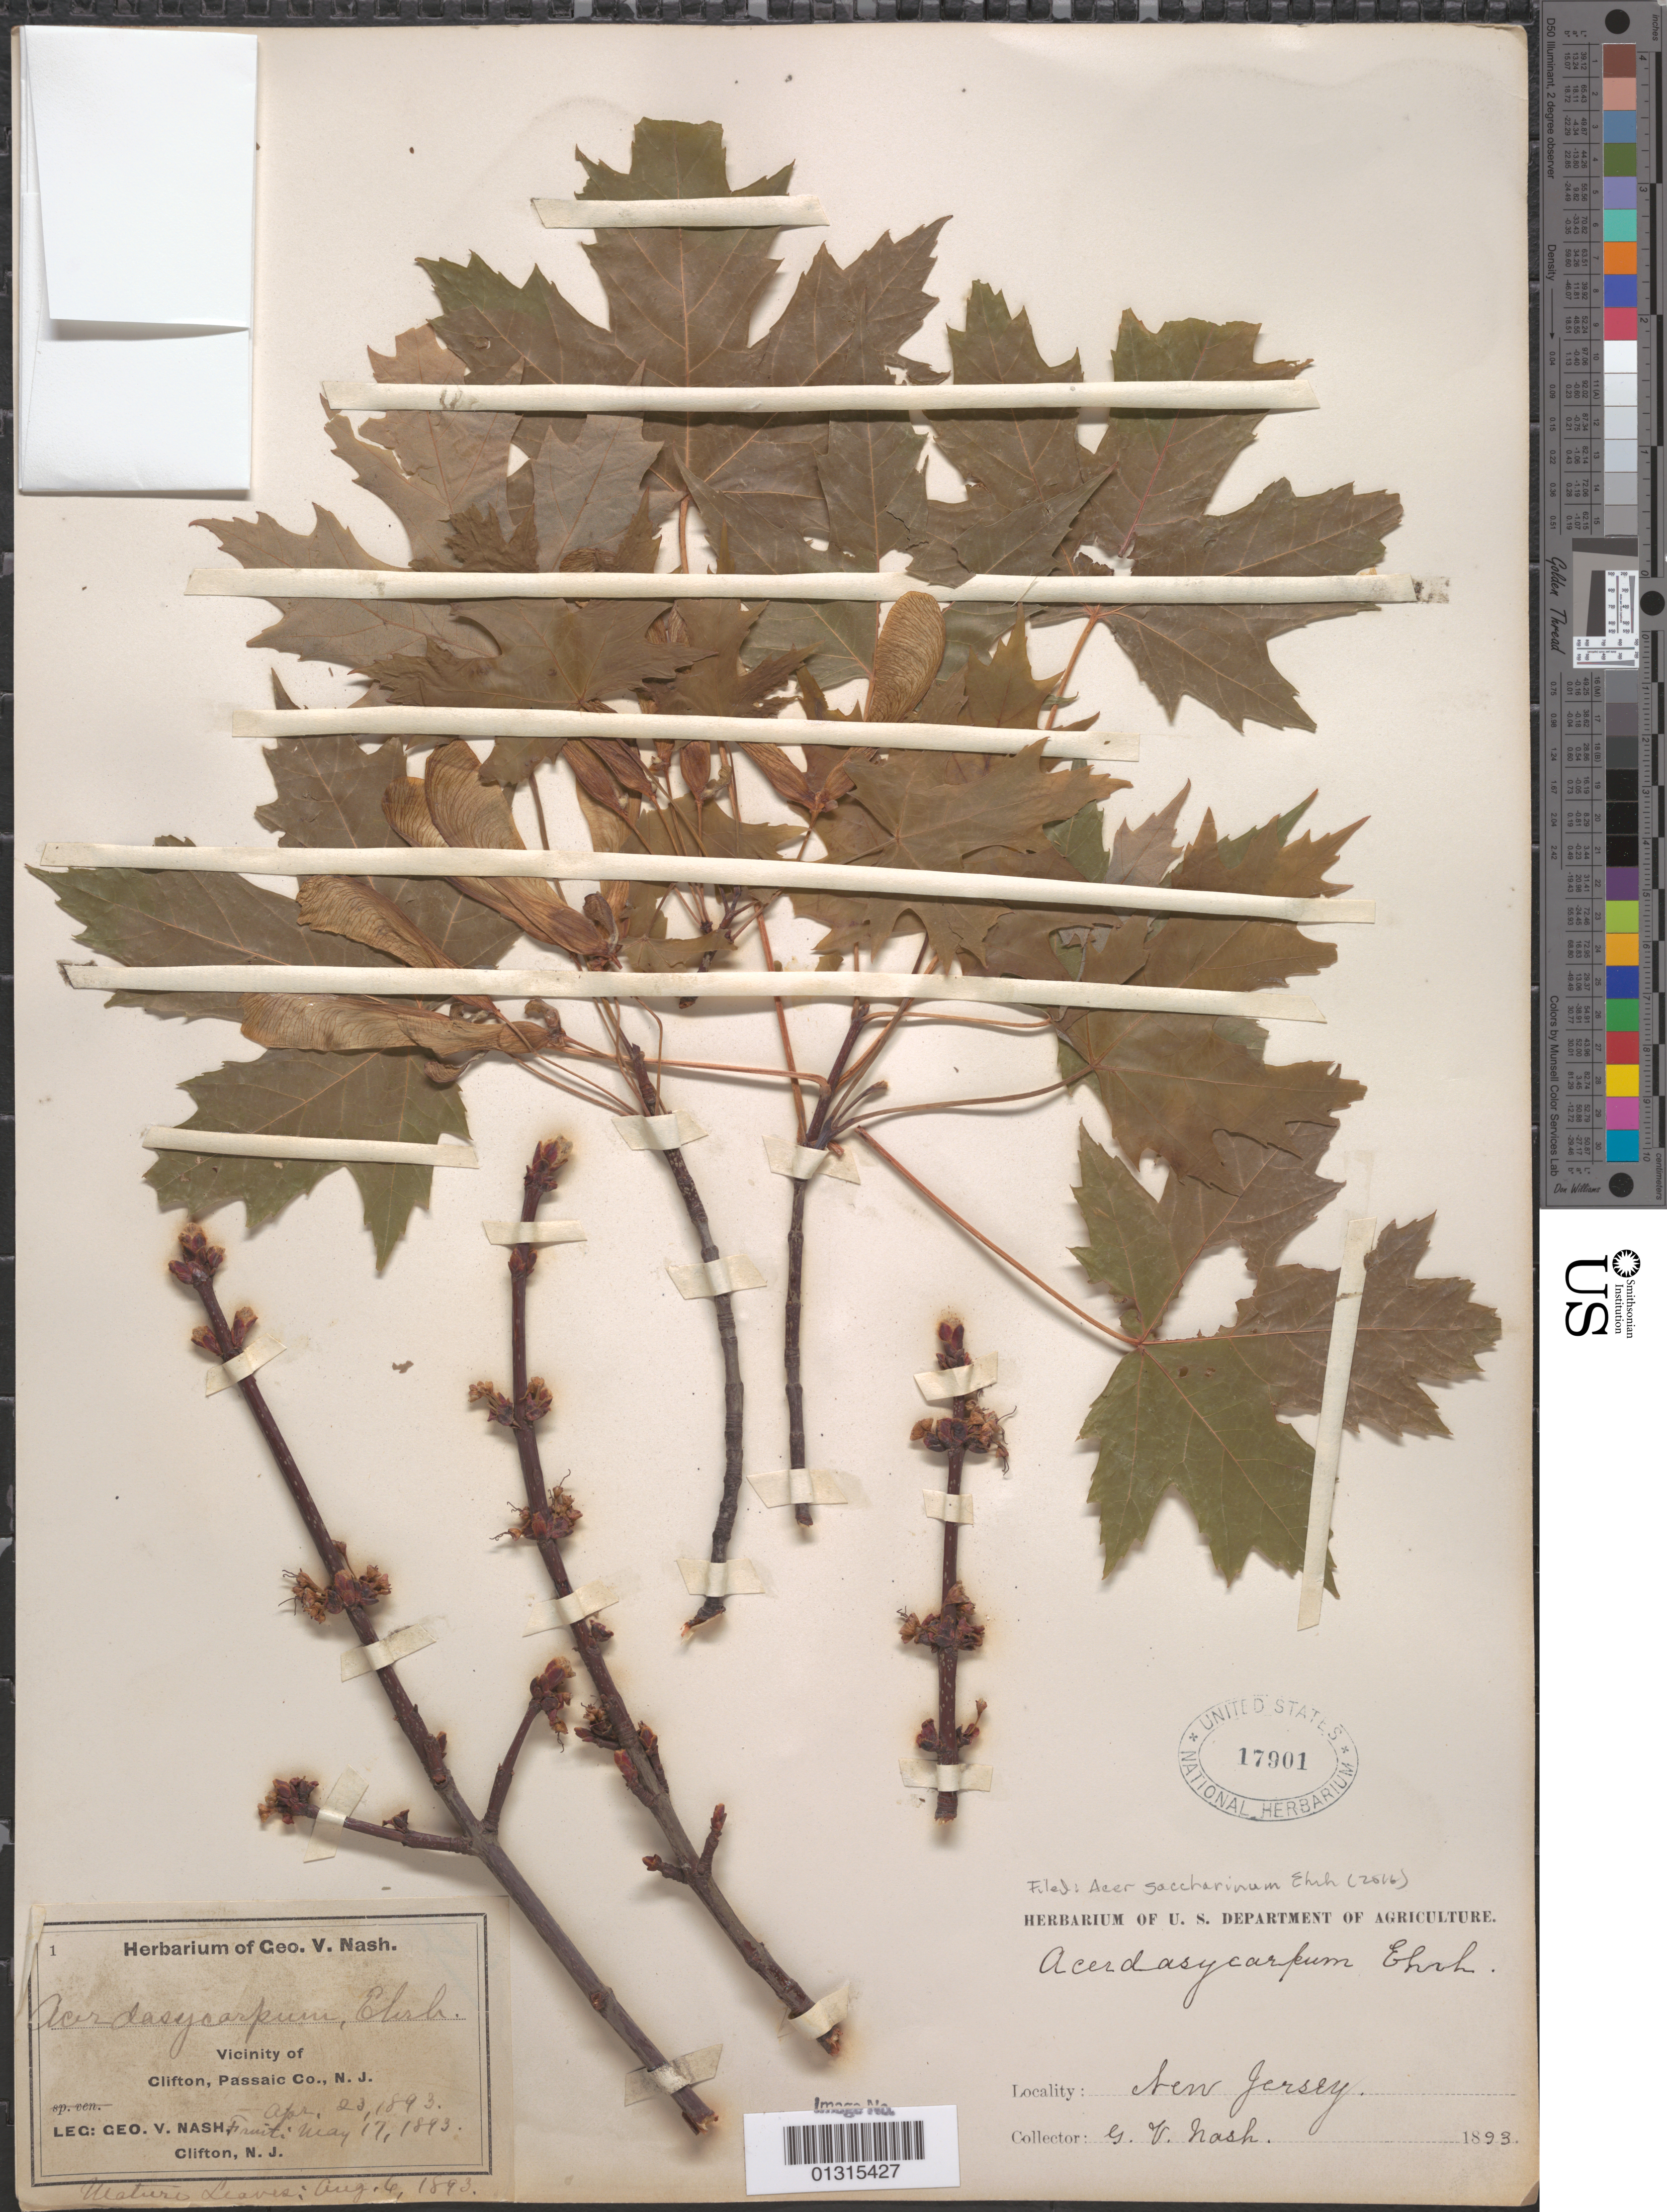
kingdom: Plantae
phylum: Tracheophyta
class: Magnoliopsida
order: Sapindales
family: Sapindaceae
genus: Acer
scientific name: Acer saccharinum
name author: L.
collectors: G. V. Nash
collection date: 1893-04-23,1893-05-17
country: United States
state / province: New Jersey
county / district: Passaic County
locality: Passaic County, vicinity of Clifton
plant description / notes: From label: "Apr, 23, 1893; Fruit: 17 May 1893; Mature leaves: Aug 6, 1893"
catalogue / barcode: US 17901